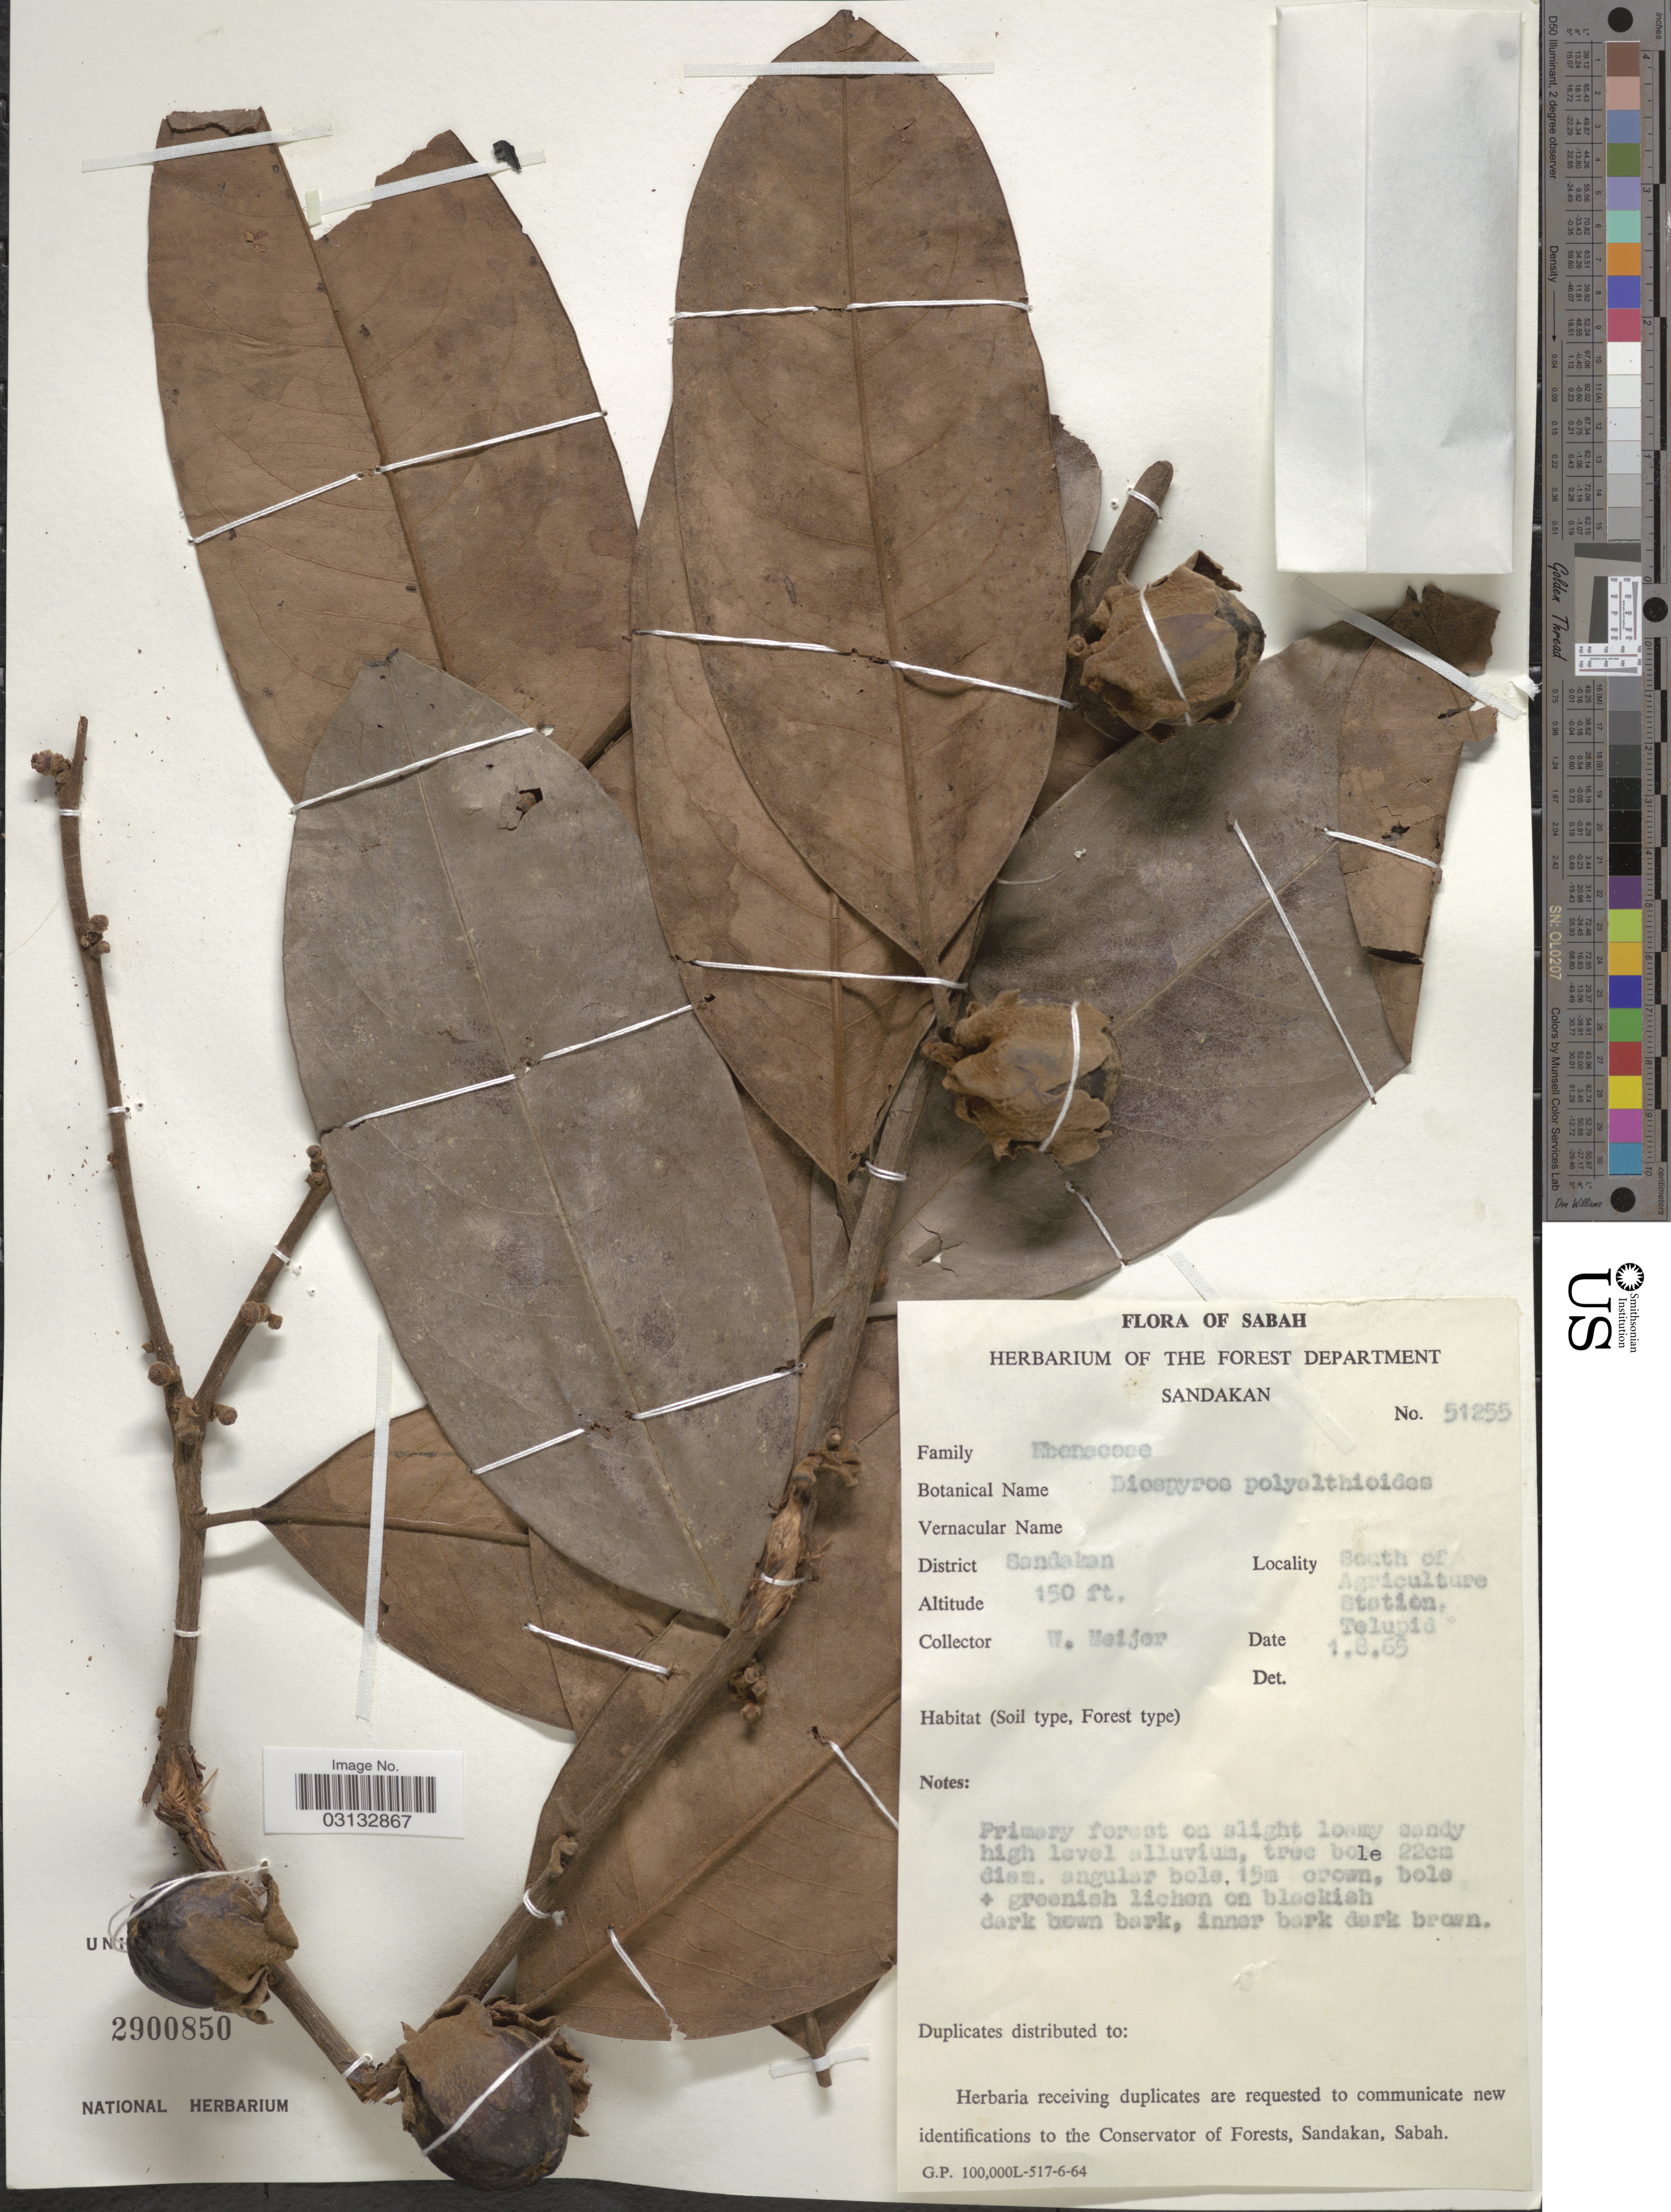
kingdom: Plantae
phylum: Tracheophyta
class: Magnoliopsida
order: Ericales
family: Ebenaceae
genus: Diospyros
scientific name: Diospyros polyalthoides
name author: Korth. & Heisn.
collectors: W. Meijer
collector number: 51255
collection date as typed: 1/8/65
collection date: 1965-08-01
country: Malaysia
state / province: Sabah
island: Borneo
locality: District Sandakan, South of Agriculture Station, Telupid.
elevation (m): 46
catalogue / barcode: US 2900850